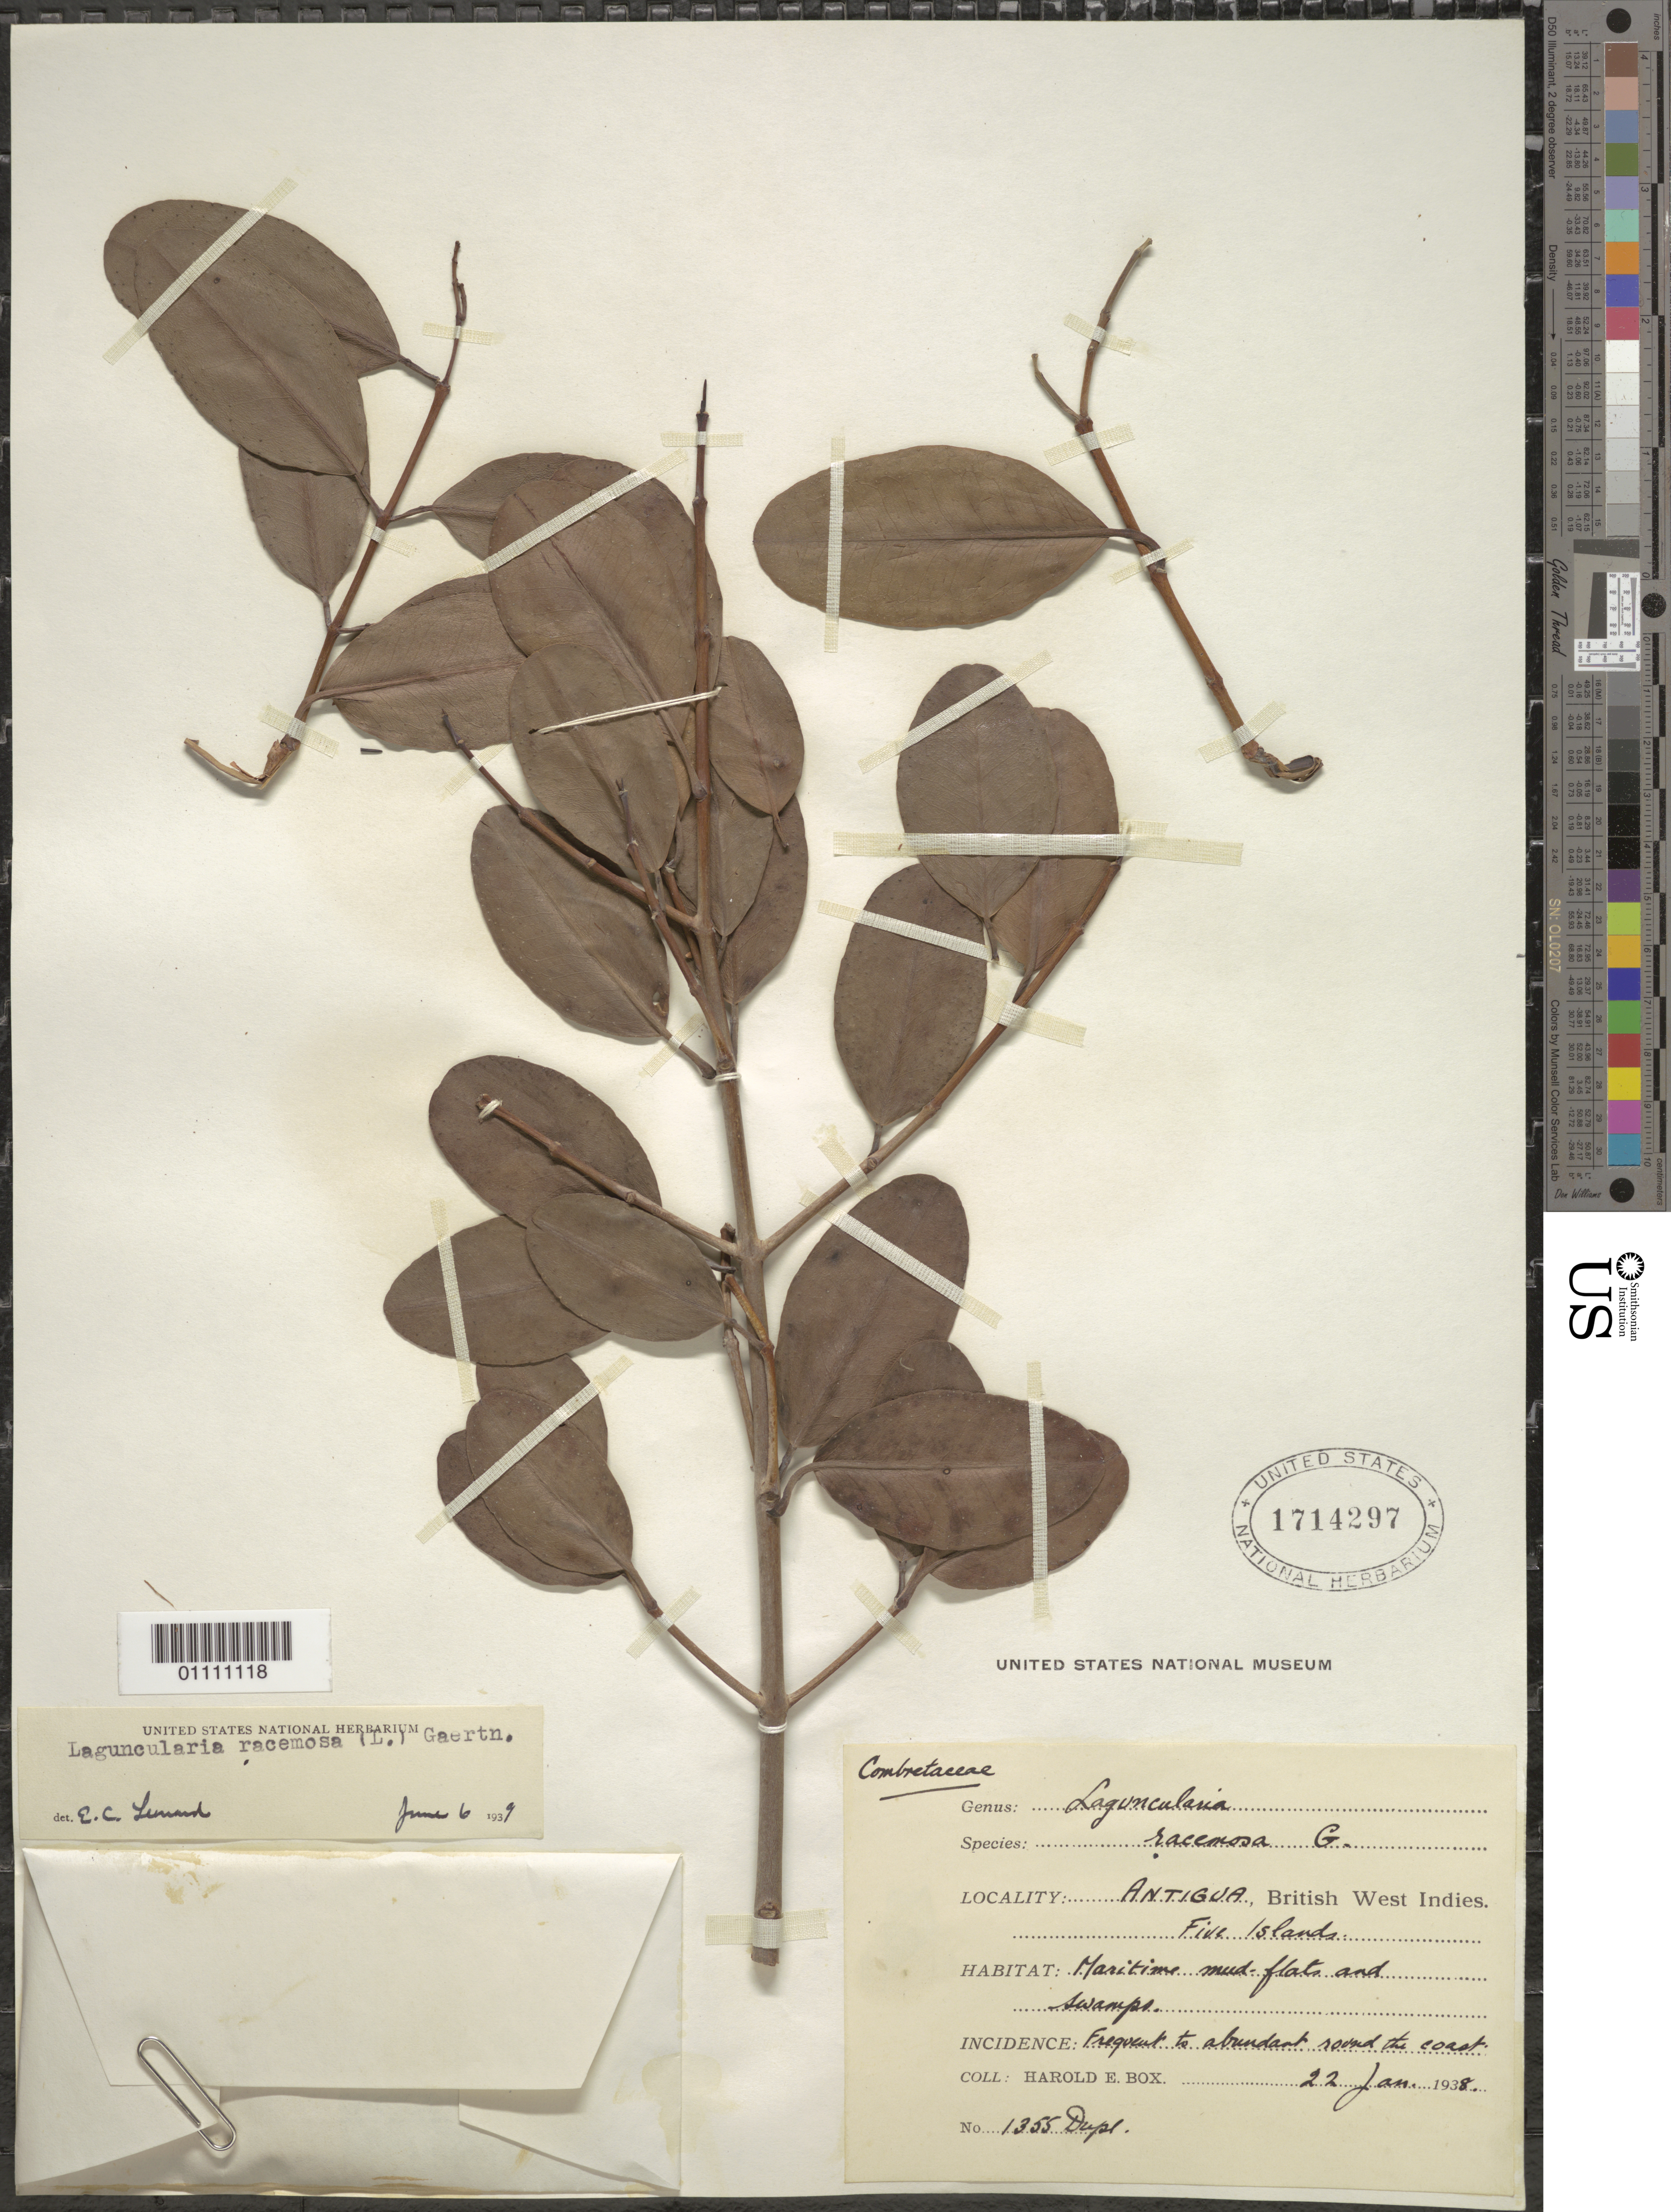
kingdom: Plantae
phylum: Tracheophyta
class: Magnoliopsida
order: Myrtales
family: Combretaceae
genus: Laguncularia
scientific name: Laguncularia racemosa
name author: (L.) C.F. Gaertn.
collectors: H. E. Box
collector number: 1355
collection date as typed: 22 Jan 1938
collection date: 1938-01-22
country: Antigua and Barbuda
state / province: Saint John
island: Antigua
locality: Five Islands. Maritime mud flats and swamps.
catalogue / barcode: US 1714297